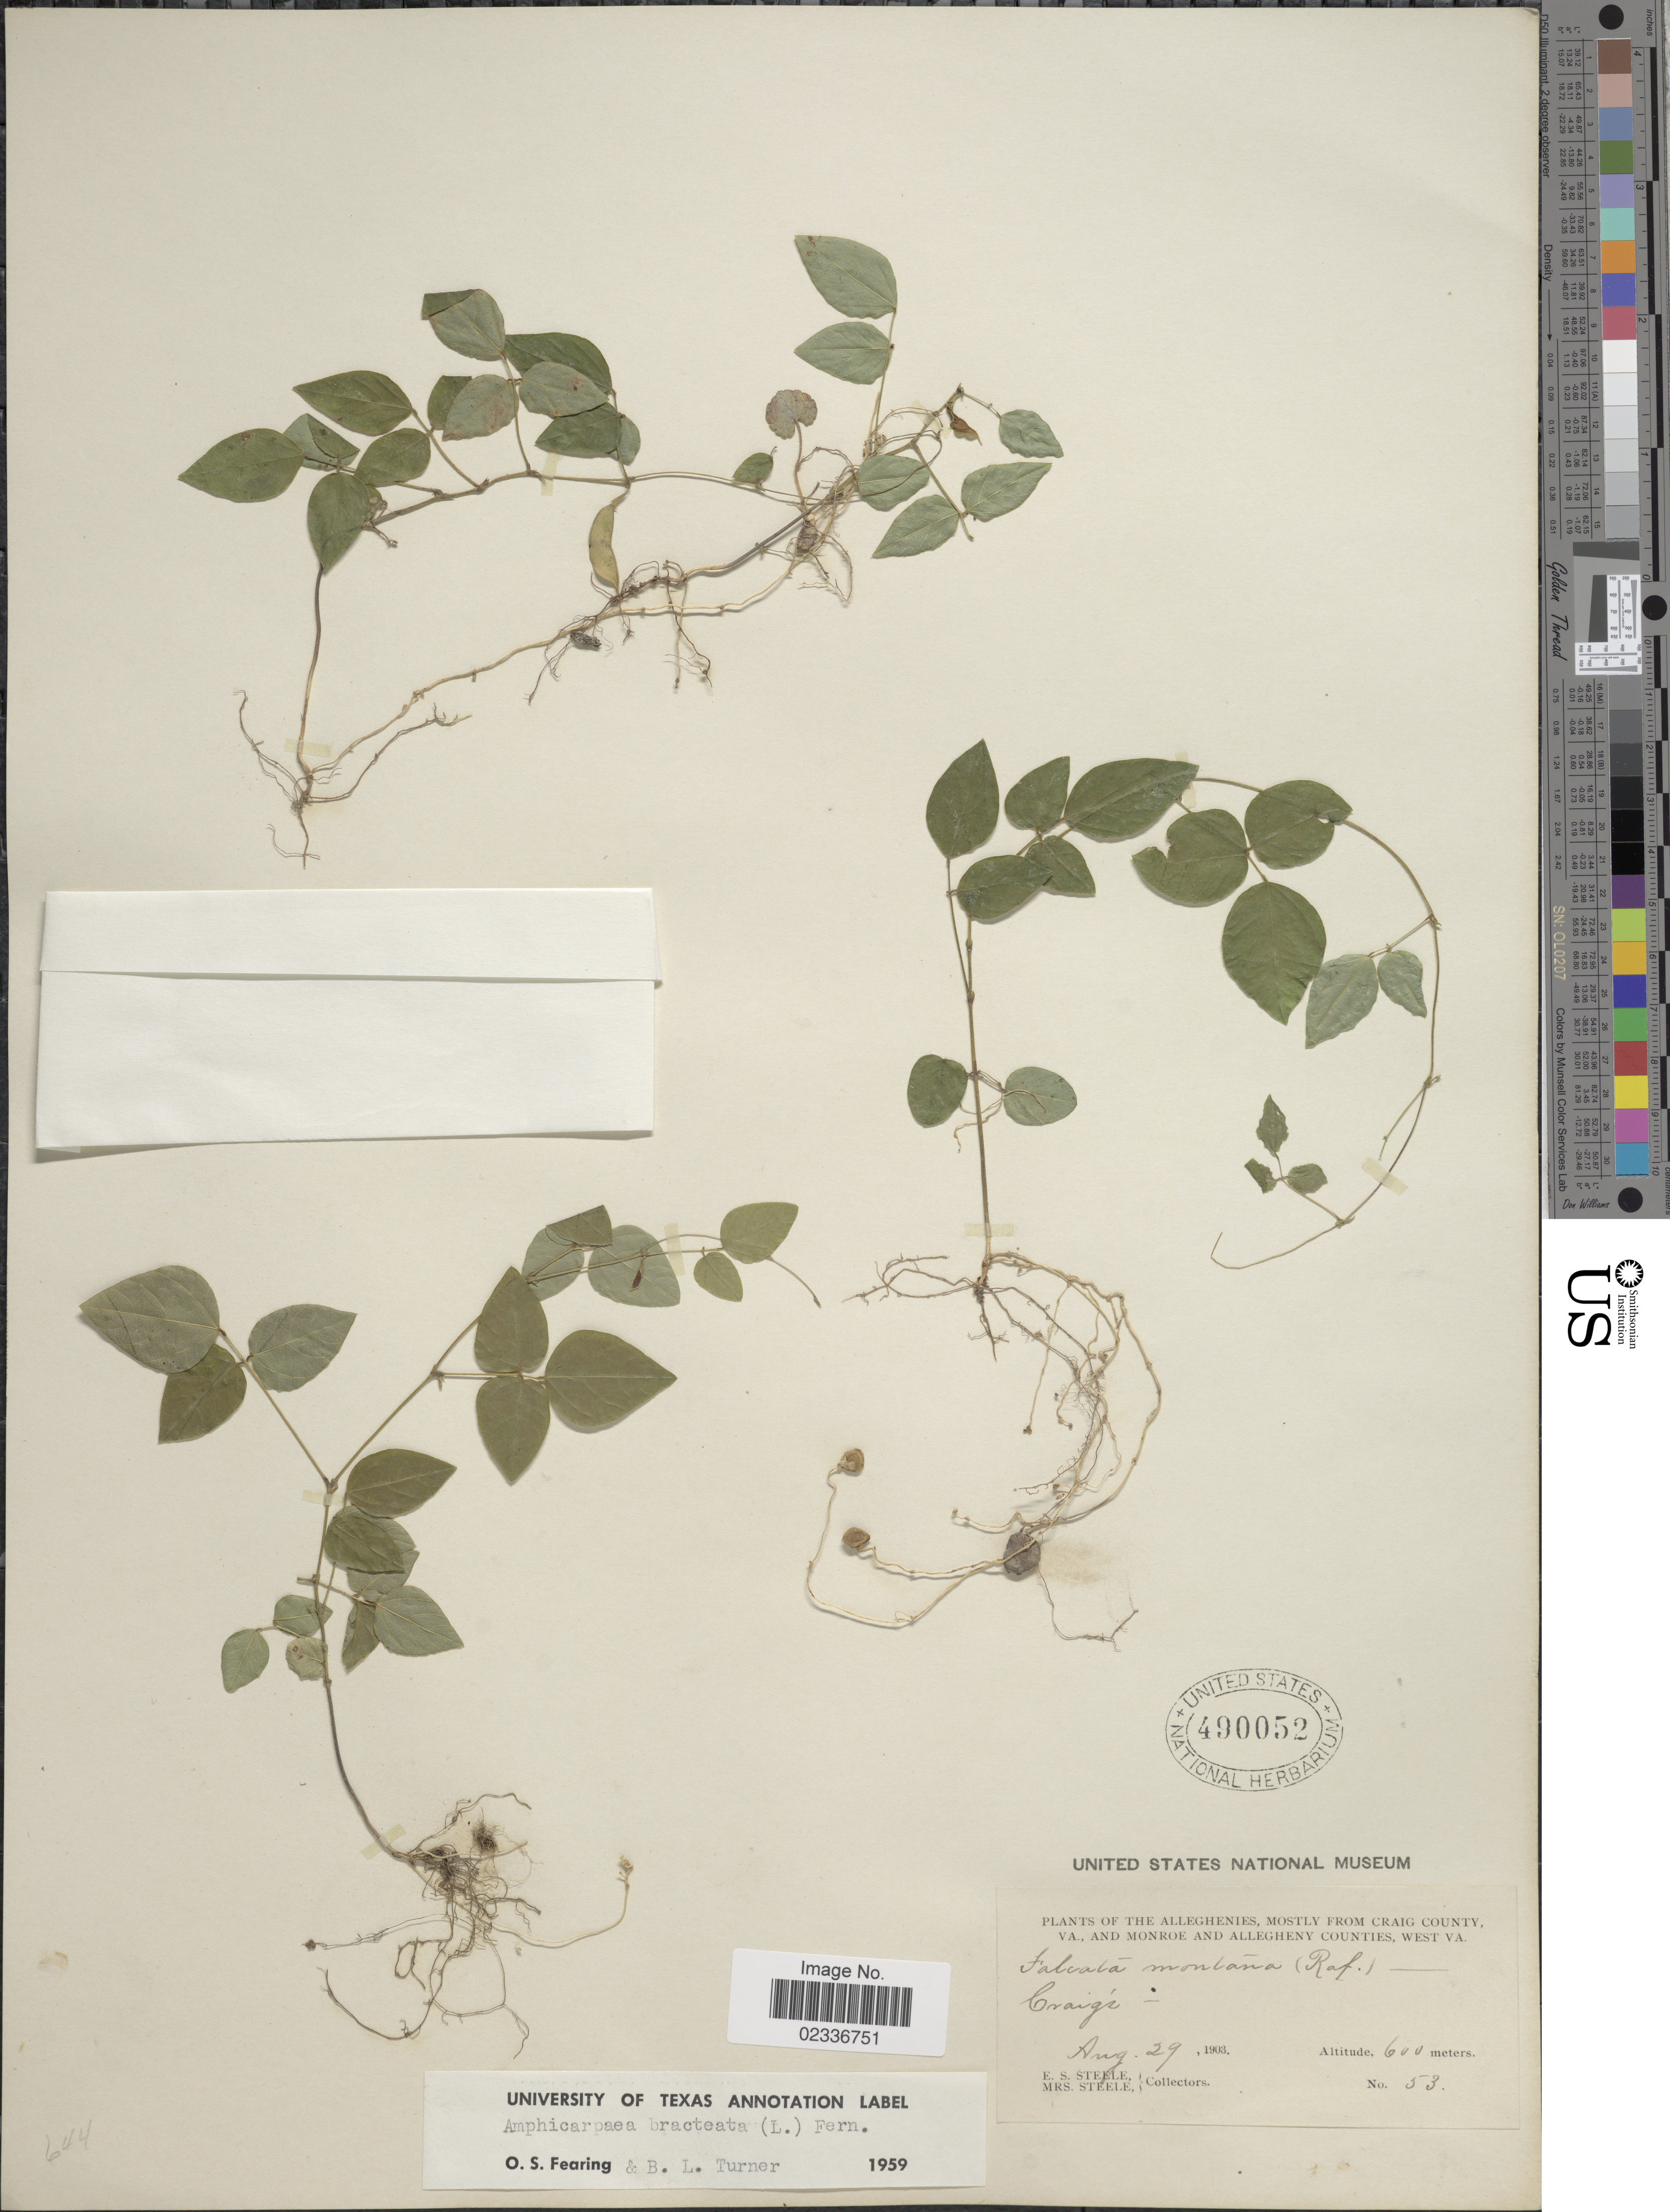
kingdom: Plantae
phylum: Tracheophyta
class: Magnoliopsida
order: Fabales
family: Fabaceae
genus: Amphicarpaea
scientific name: Amphicarpaea bracteata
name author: (L.) Fernald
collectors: E. Steele & Mrs. E. S. Steele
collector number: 53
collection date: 1903-08-29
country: United States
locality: The Alleghenies, mostly from Craig County, VA., and Monroe and Allegheny Counties, West Va., Craig's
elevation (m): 600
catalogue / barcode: US 490052